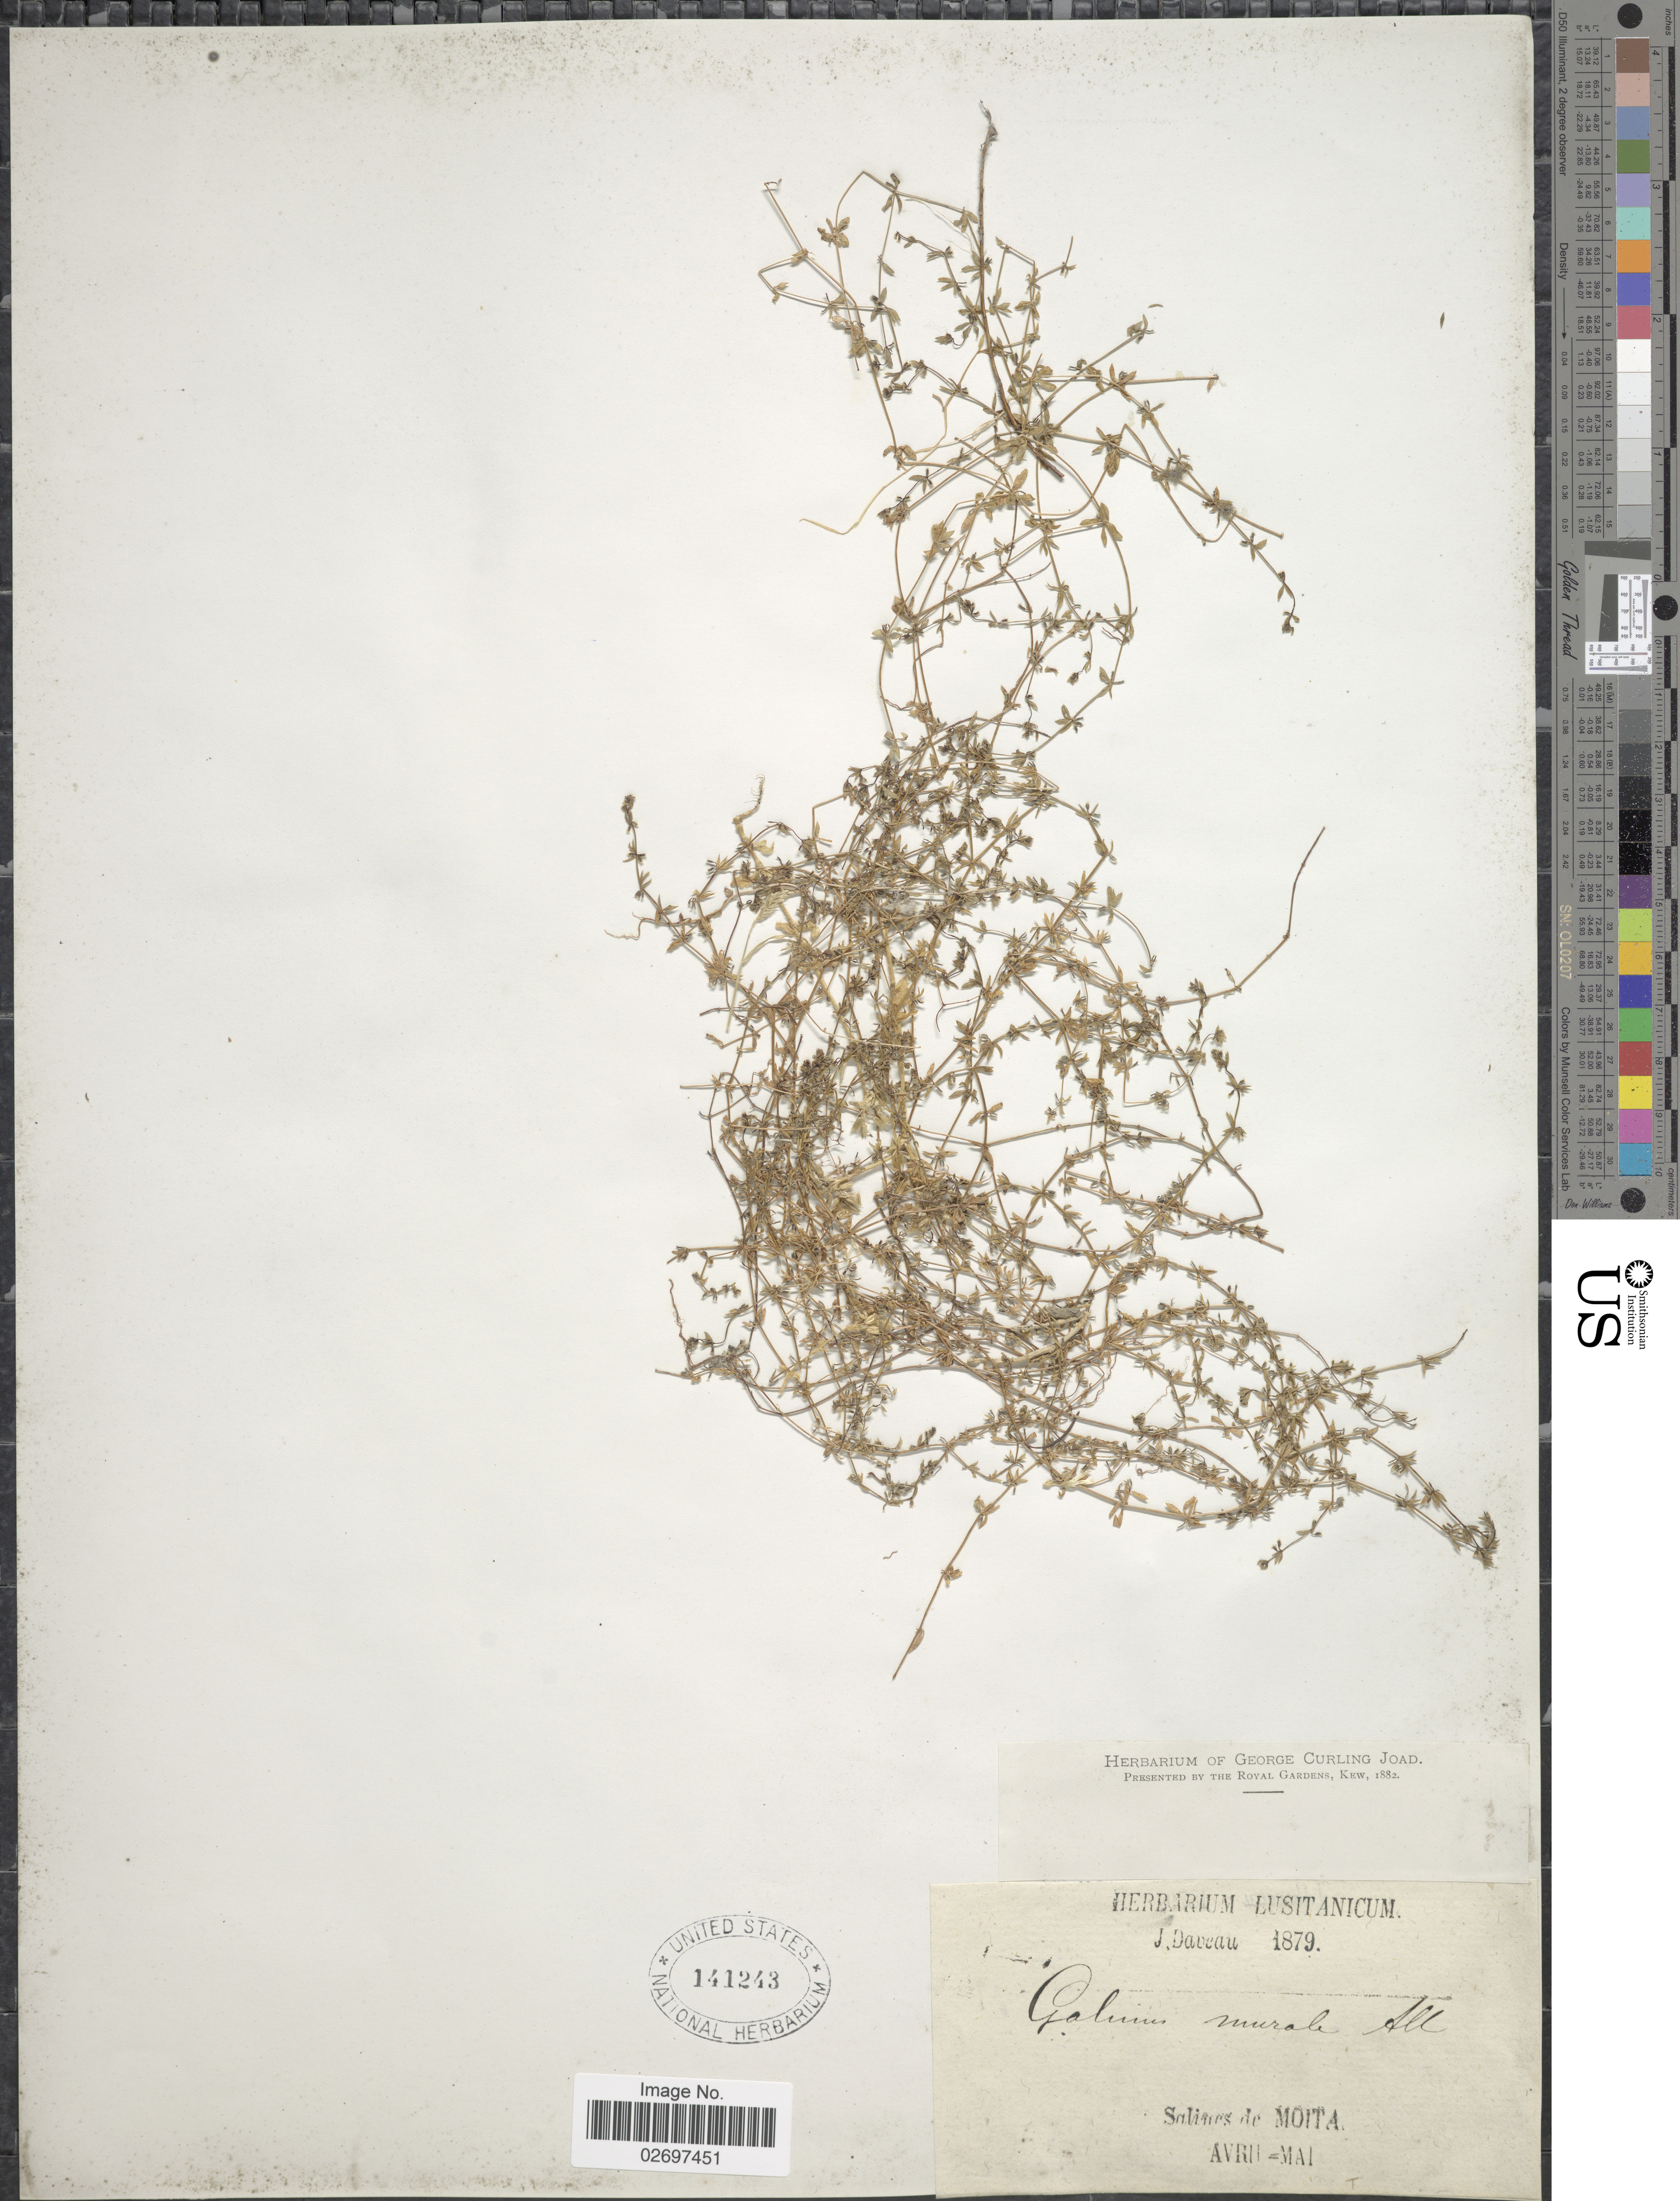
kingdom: Plantae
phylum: Tracheophyta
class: Magnoliopsida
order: Gentianales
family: Rubiaceae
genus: Galium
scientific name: Galium murale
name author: (L.) All.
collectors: J. Daveau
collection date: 1879-04/1879-05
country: Portugal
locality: Salines de Moita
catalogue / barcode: US 141243